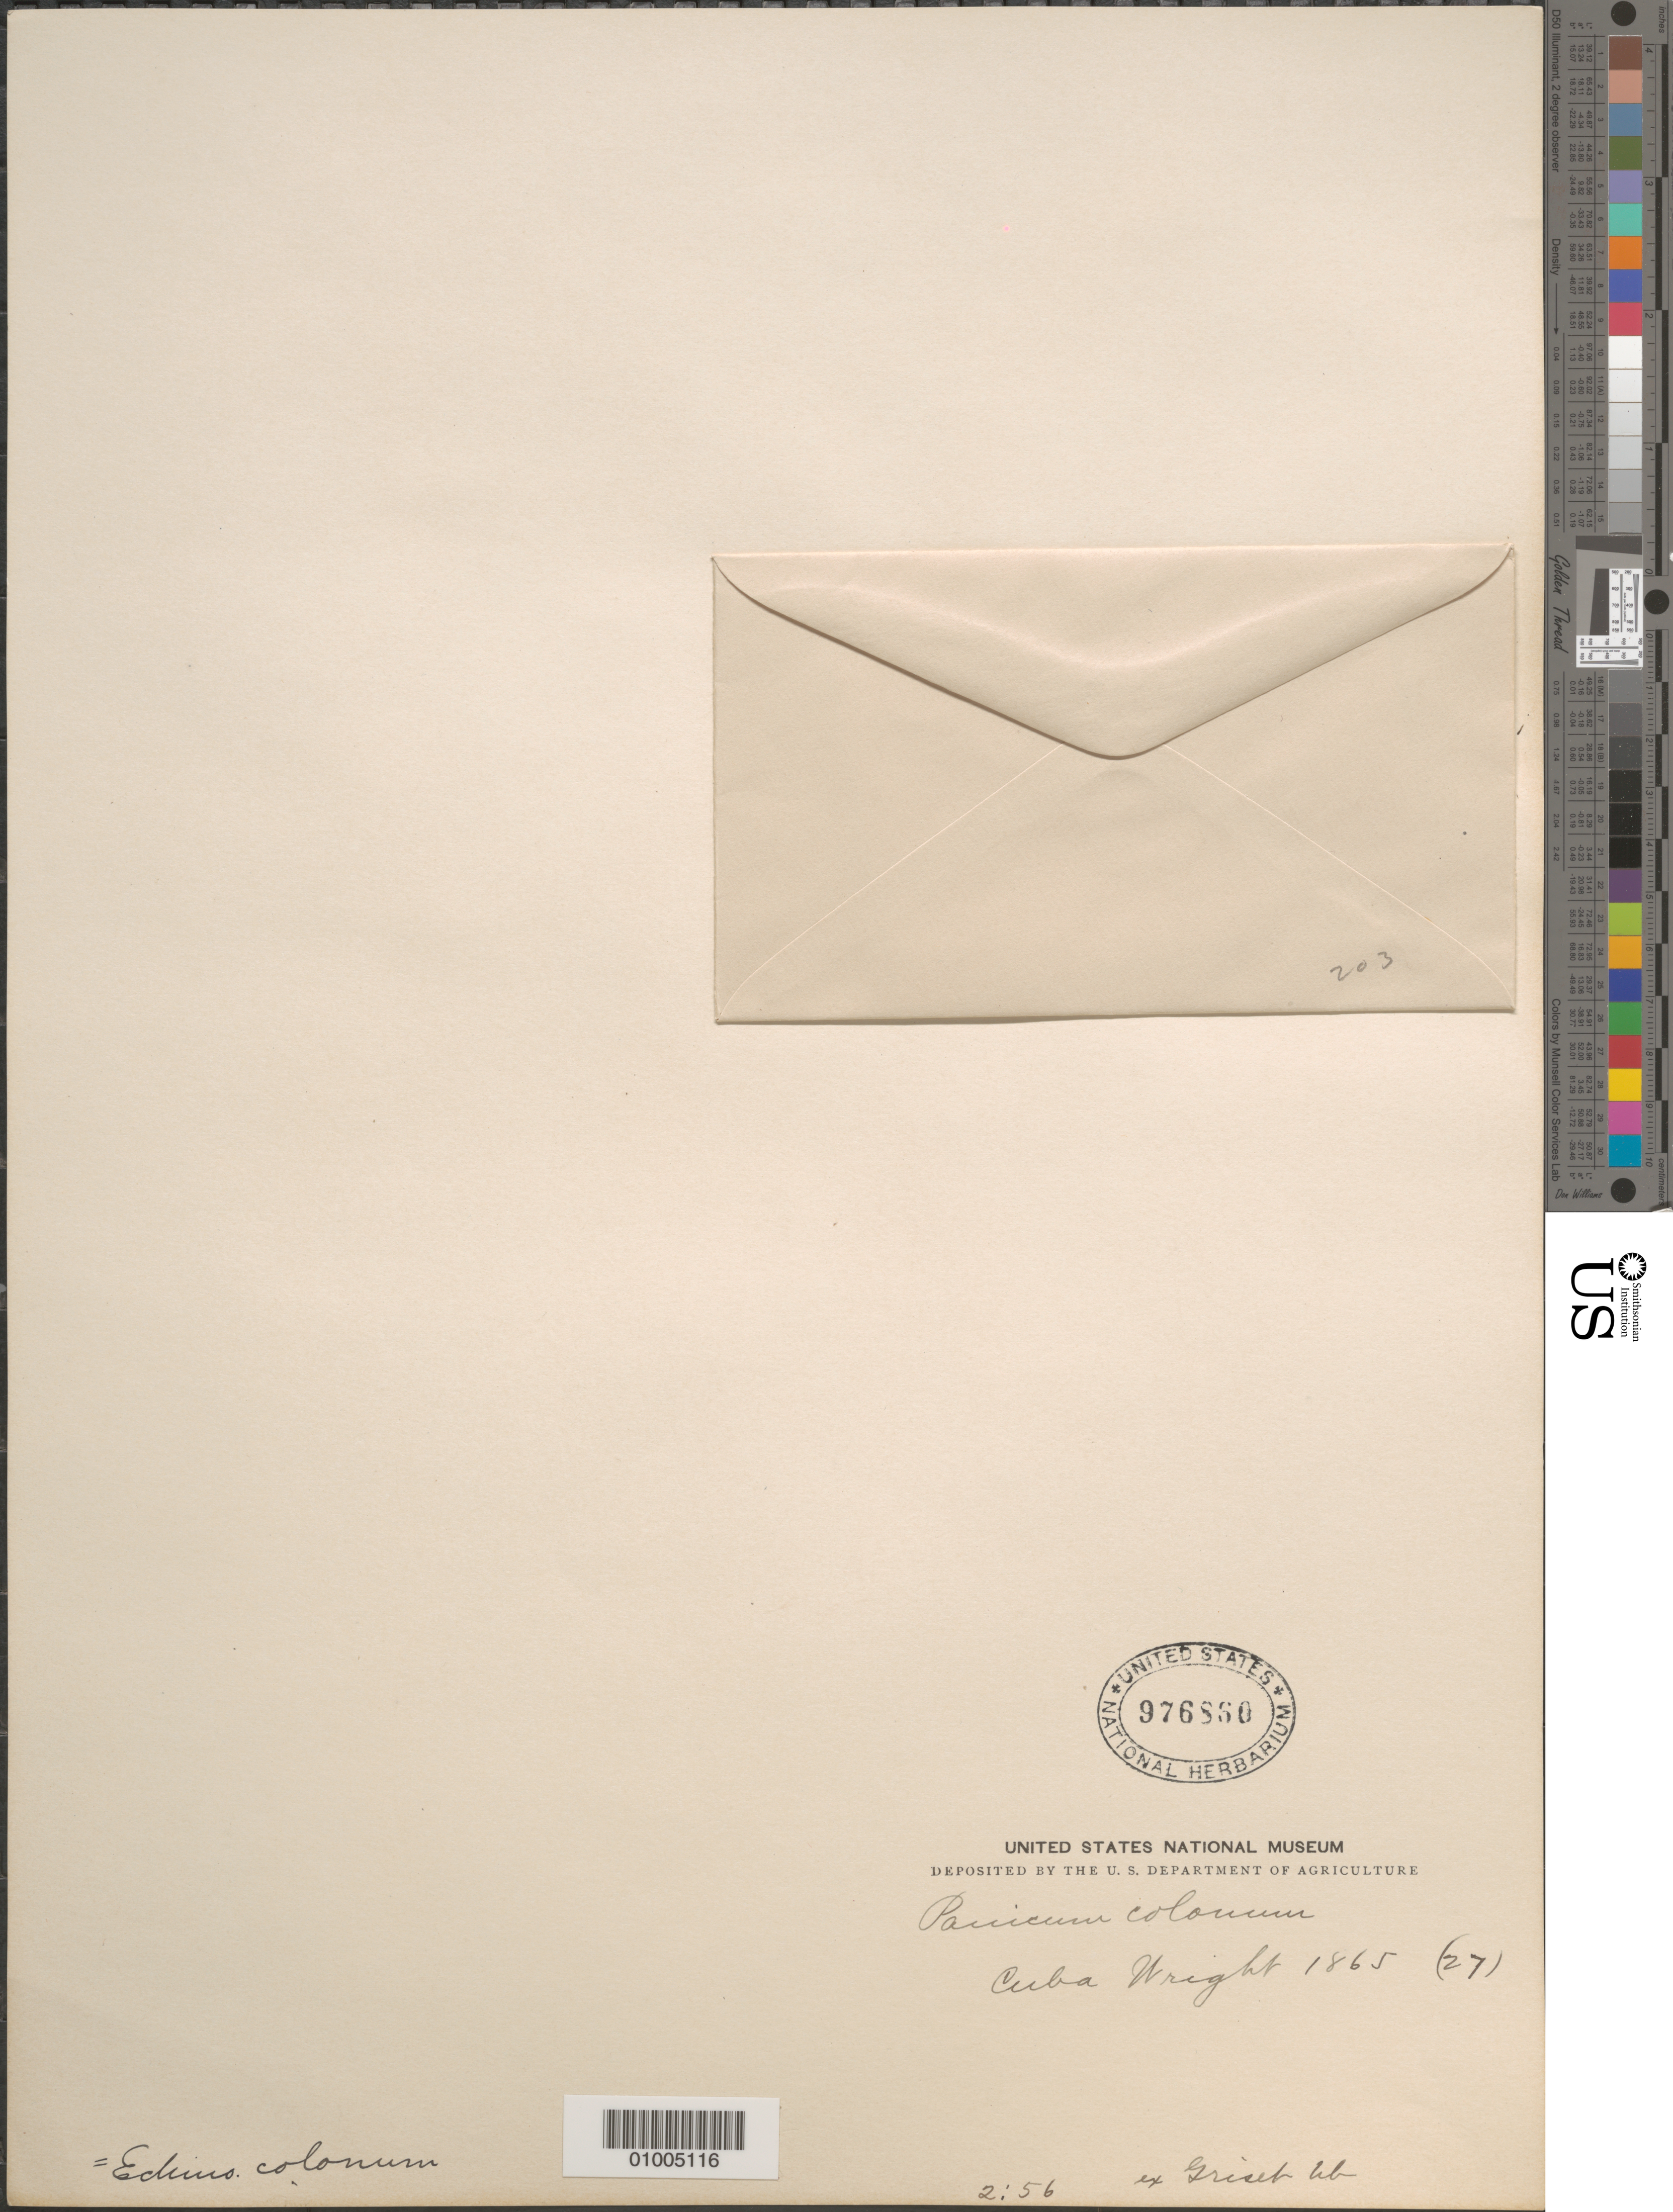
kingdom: Plantae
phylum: Tracheophyta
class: Liliopsida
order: Poales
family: Poaceae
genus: Echinochloa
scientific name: Echinochloa colona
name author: (L.) Link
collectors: C. Wright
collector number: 27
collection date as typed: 1865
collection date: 1865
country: Cuba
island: Cuba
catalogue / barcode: US 976860